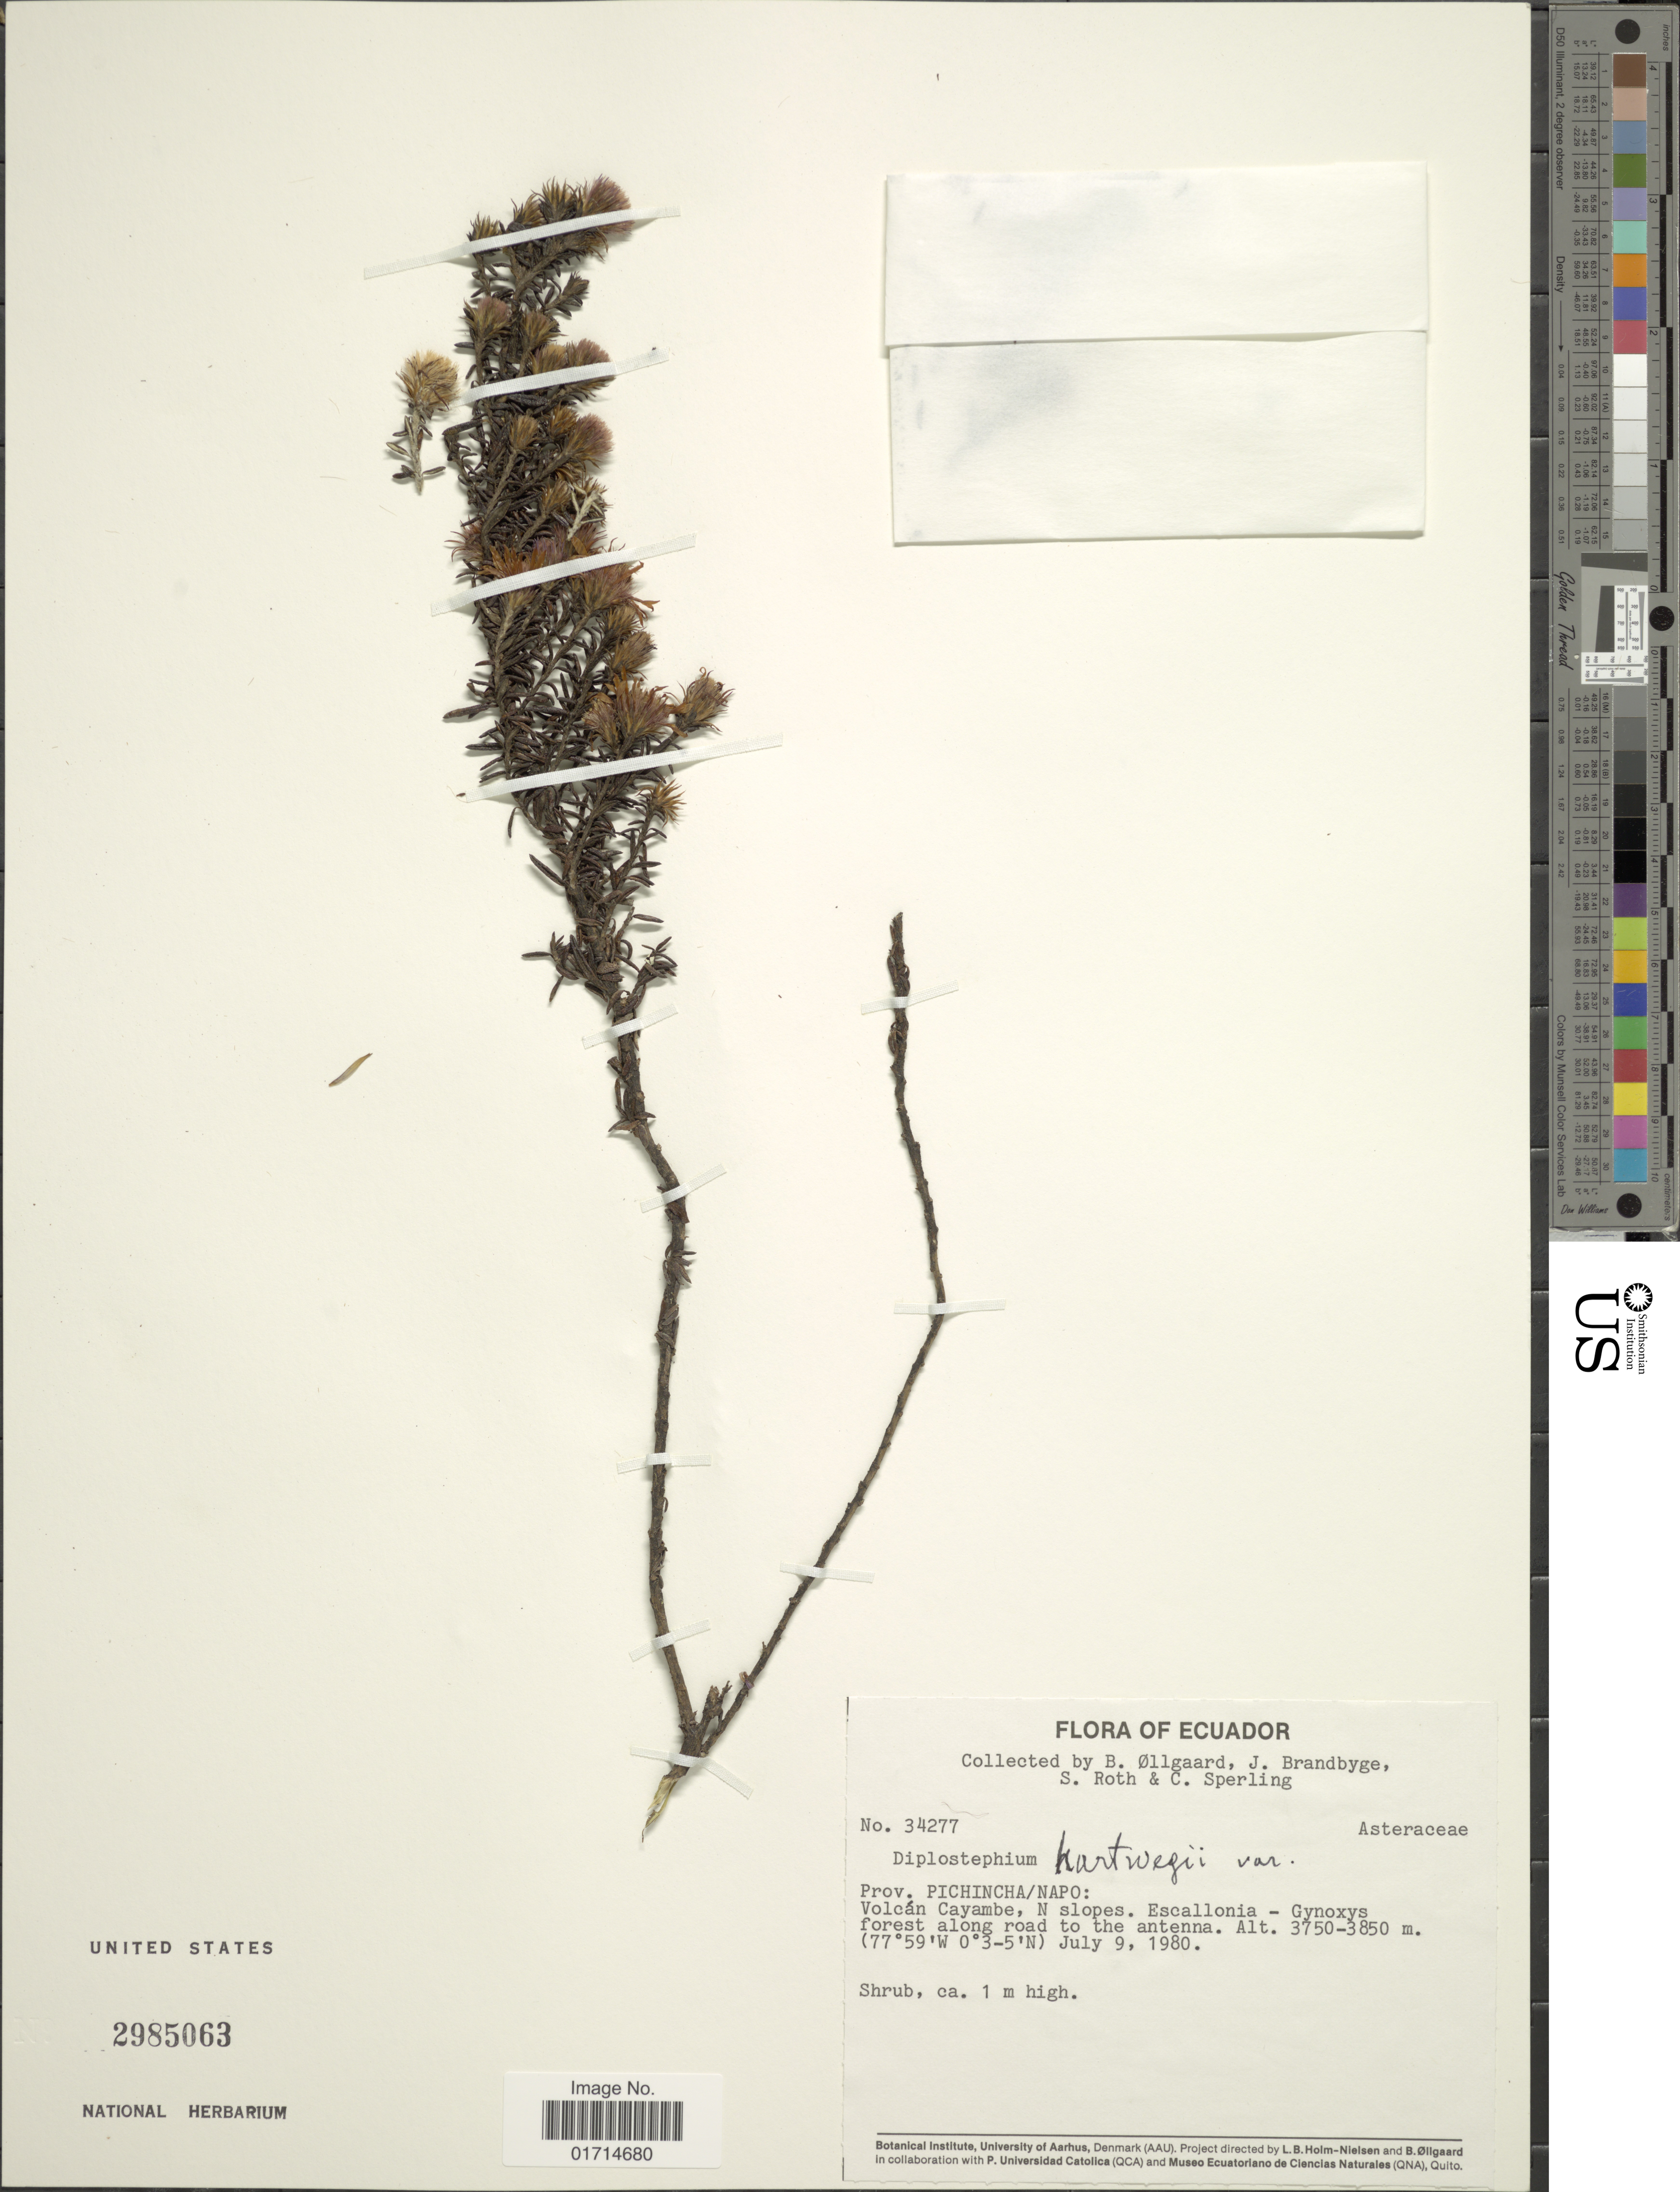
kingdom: Plantae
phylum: Tracheophyta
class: Magnoliopsida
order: Asterales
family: Asteraceae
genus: Diplostephium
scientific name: Diplostephium hartwegii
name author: Hieron.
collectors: B. Øllgaard, J. Brandbyge, S. Roth & C. Sperling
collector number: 34277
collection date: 1980-07-09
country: Ecuador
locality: Prov. Pichincha/ Napo, Volcan Cayambe, N Slopes, Escallonia- Gynoxys forest along road to the antenna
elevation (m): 3750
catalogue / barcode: US 2985063